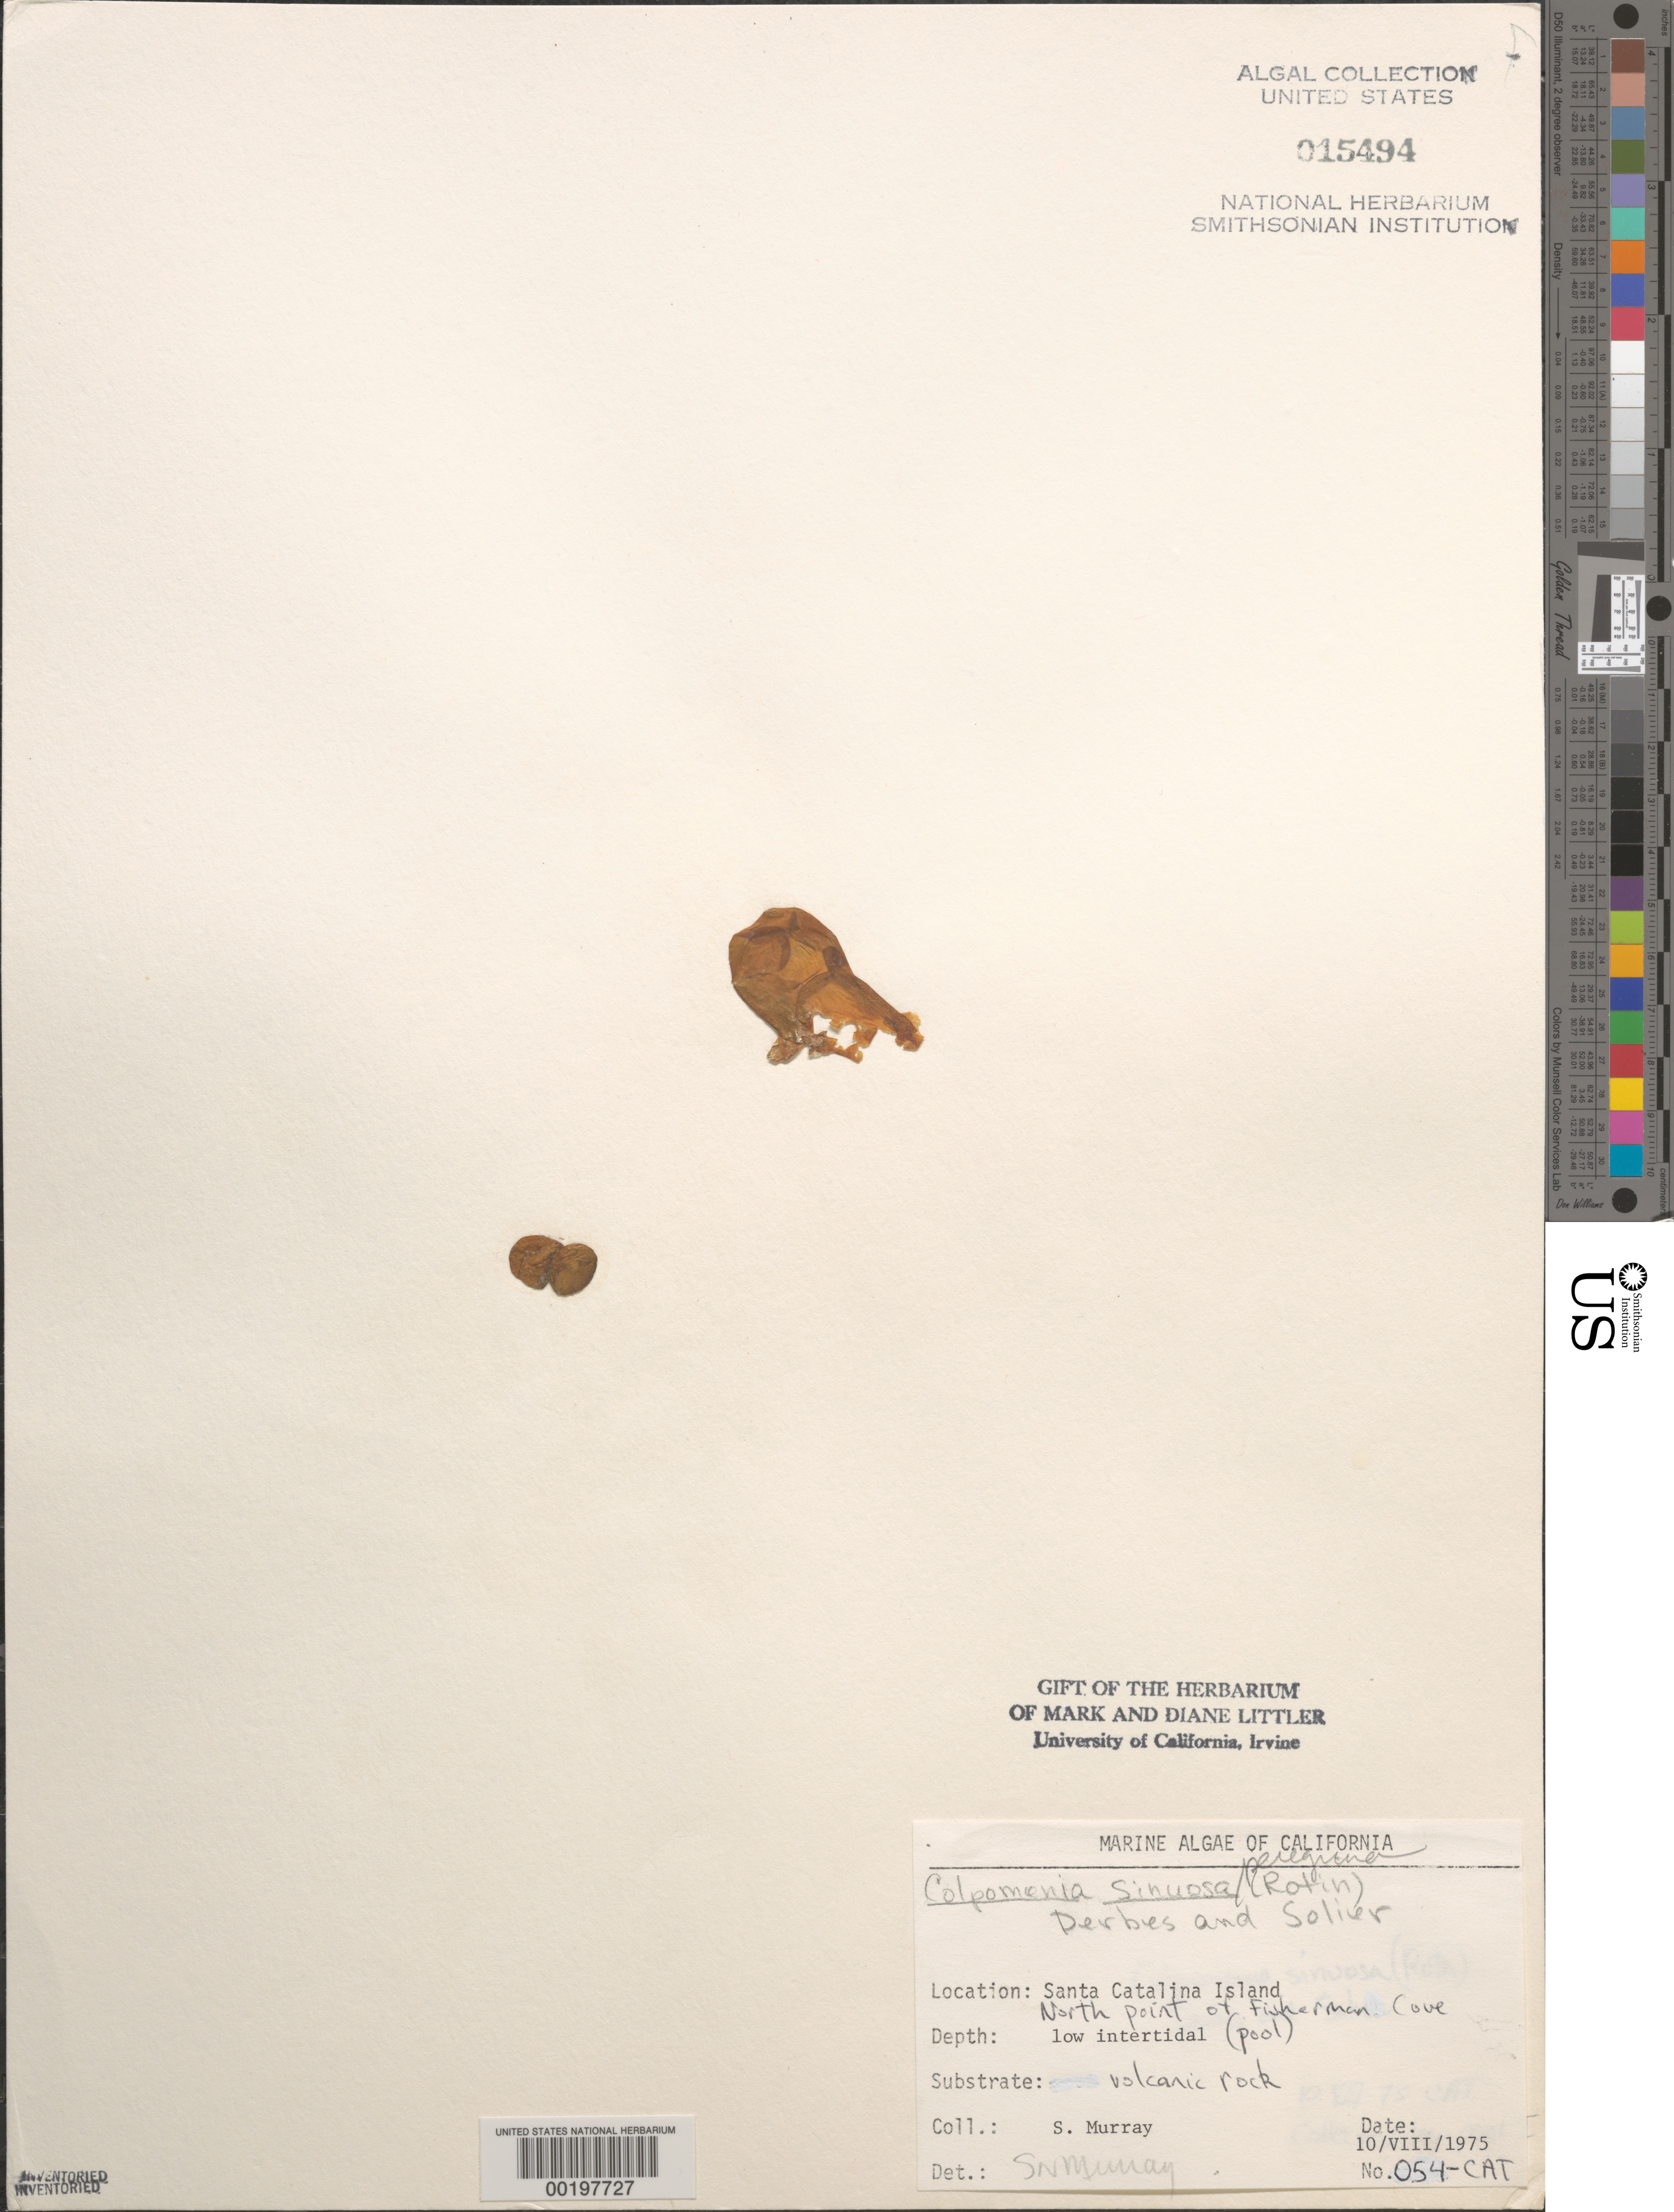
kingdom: Chromista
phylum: Ochrophyta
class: Phaeophyceae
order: Scytosiphonales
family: Scytosiphonaceae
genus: Colpomenia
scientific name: Colpomenia sinuosa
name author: (K. Mert. ex Roth) Derbes & Solier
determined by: Murray, S. N.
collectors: S. N. Murray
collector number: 054-cat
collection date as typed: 10 Aug 1975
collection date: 1975-08-10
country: United States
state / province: California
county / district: Los Angeles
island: Santa Catalina Island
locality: Fisherman Cove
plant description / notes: BLM-SOCALBIGHT Rocky Intertidal Survey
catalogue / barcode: US 15494